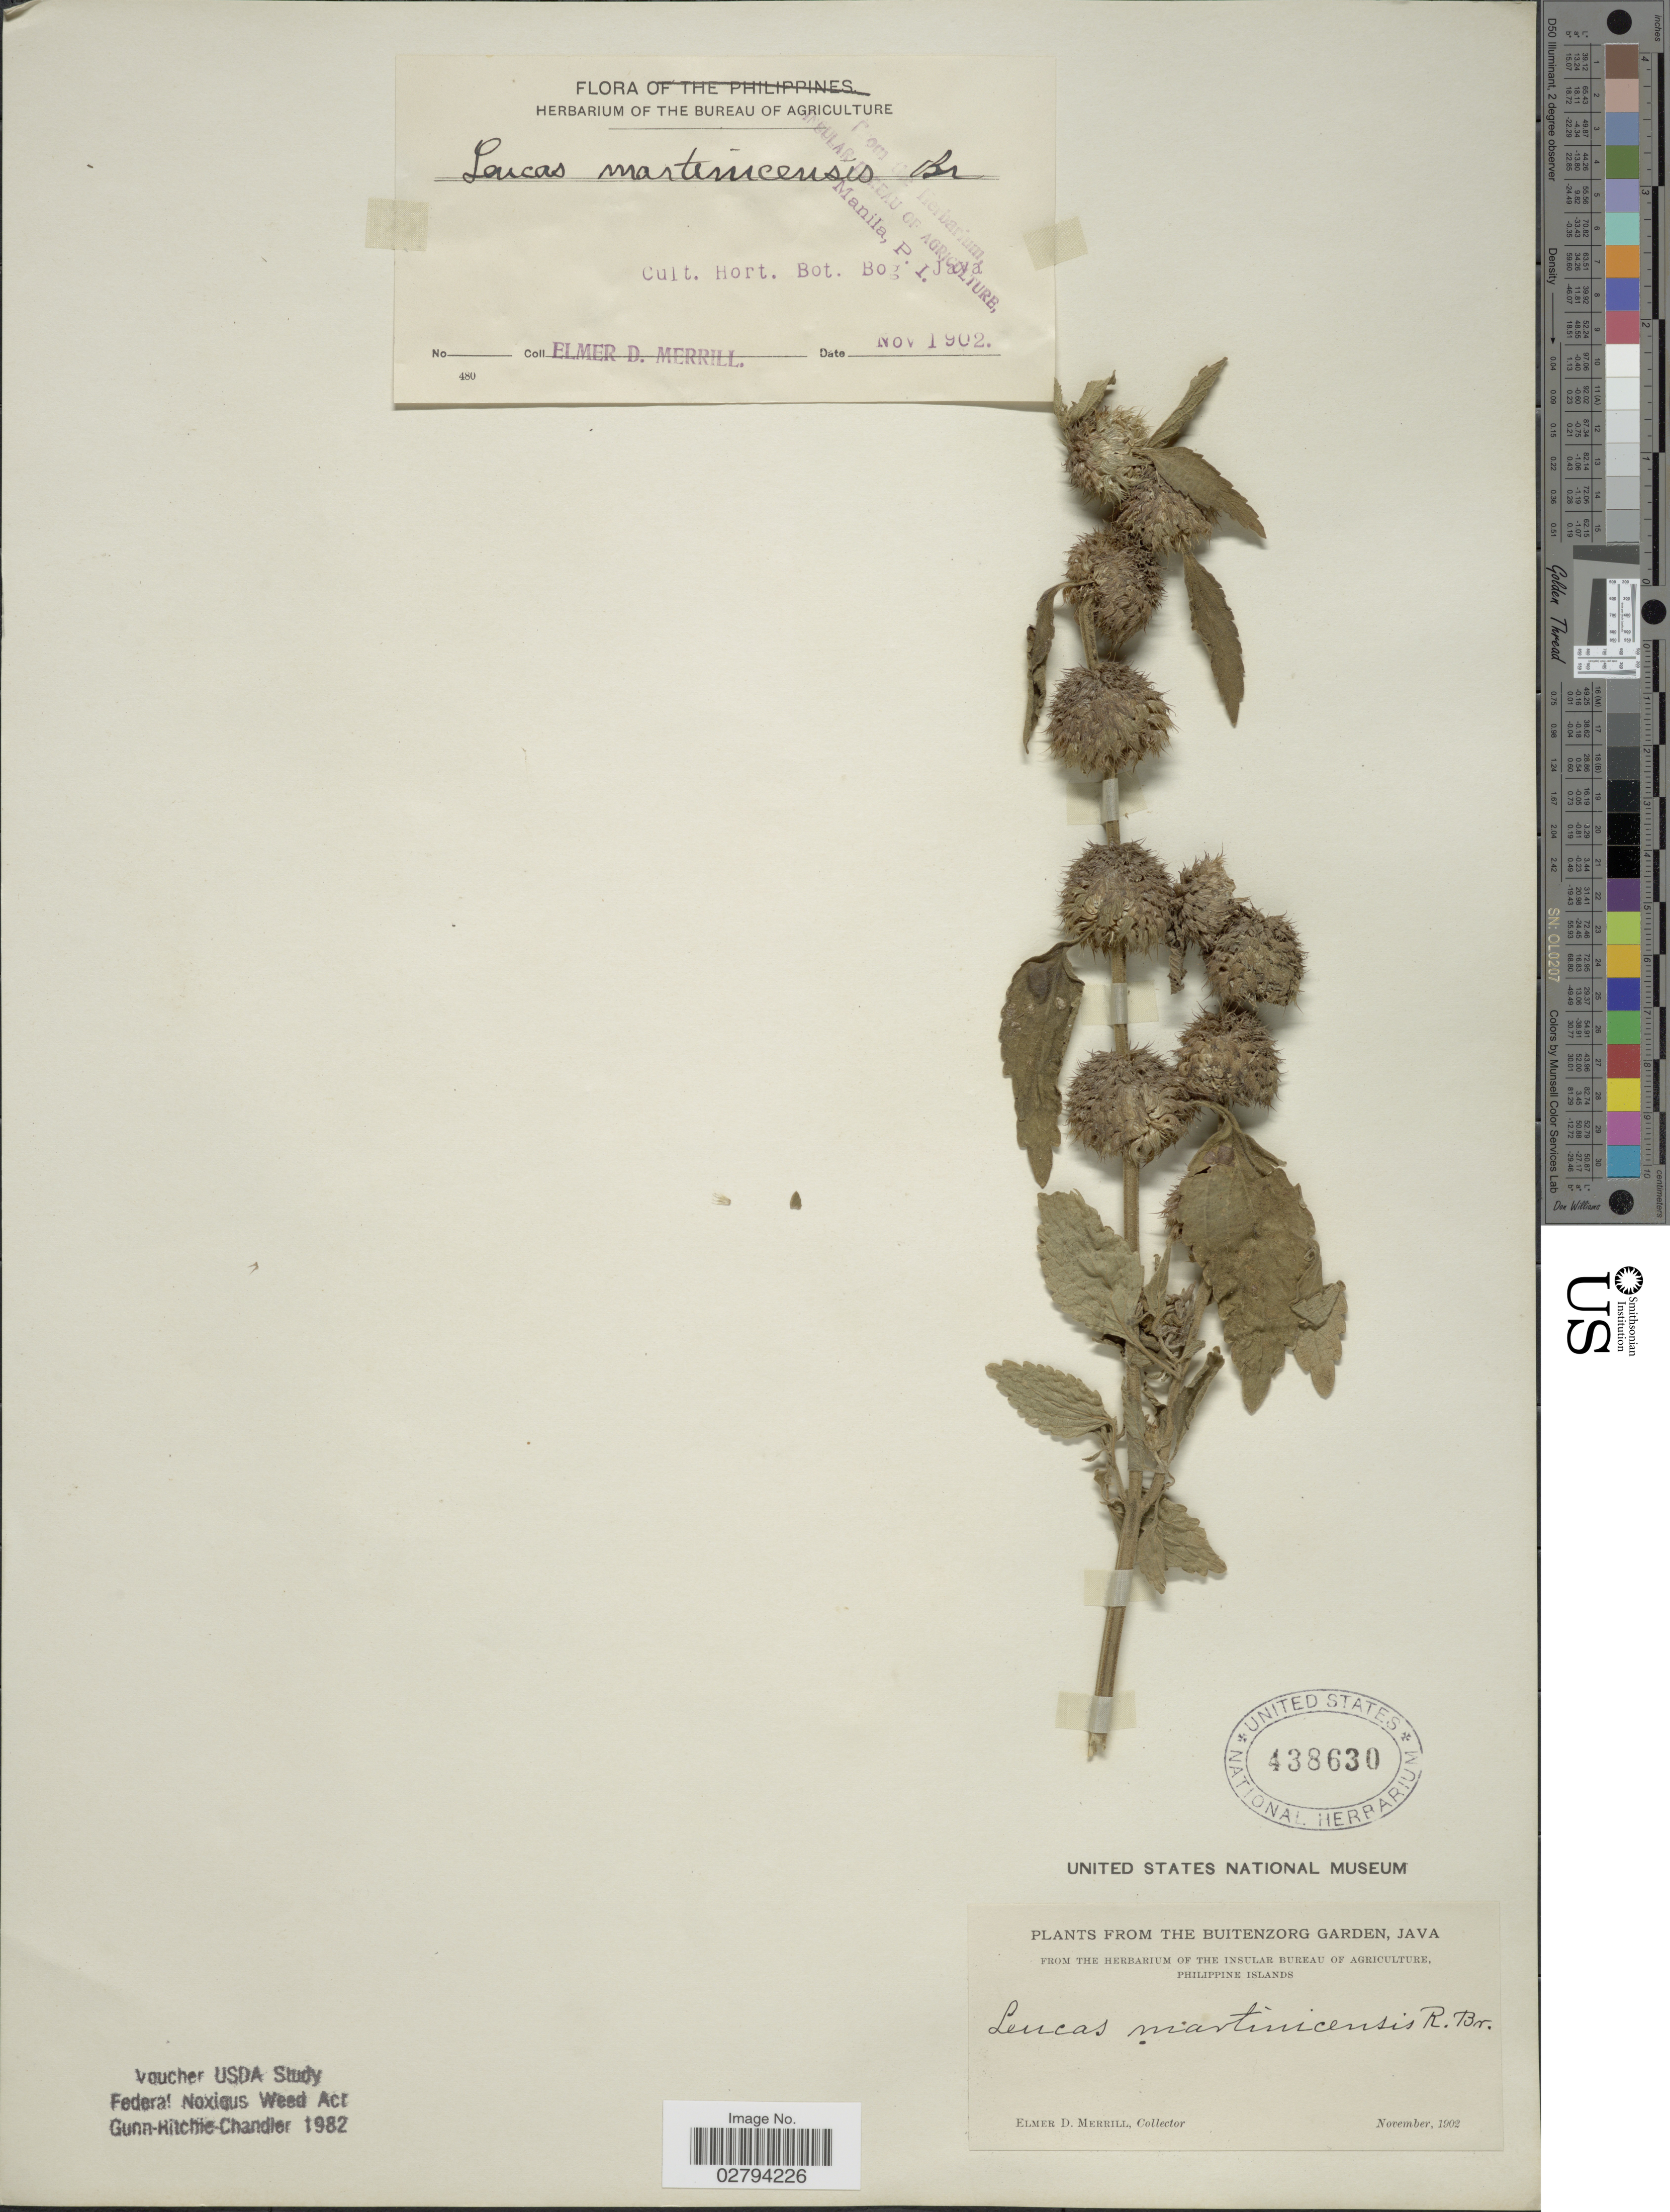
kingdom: Plantae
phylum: Tracheophyta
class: Magnoliopsida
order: Lamiales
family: Lamiaceae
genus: Leucas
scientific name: Leucas martinicensis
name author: (Jacq.) R. Br.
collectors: E. D. Merrill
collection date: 1902-11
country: Indonesia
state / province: Java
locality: The Buitenzorg Garden, Java. Hort. Bot. Bog.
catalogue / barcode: US 438630